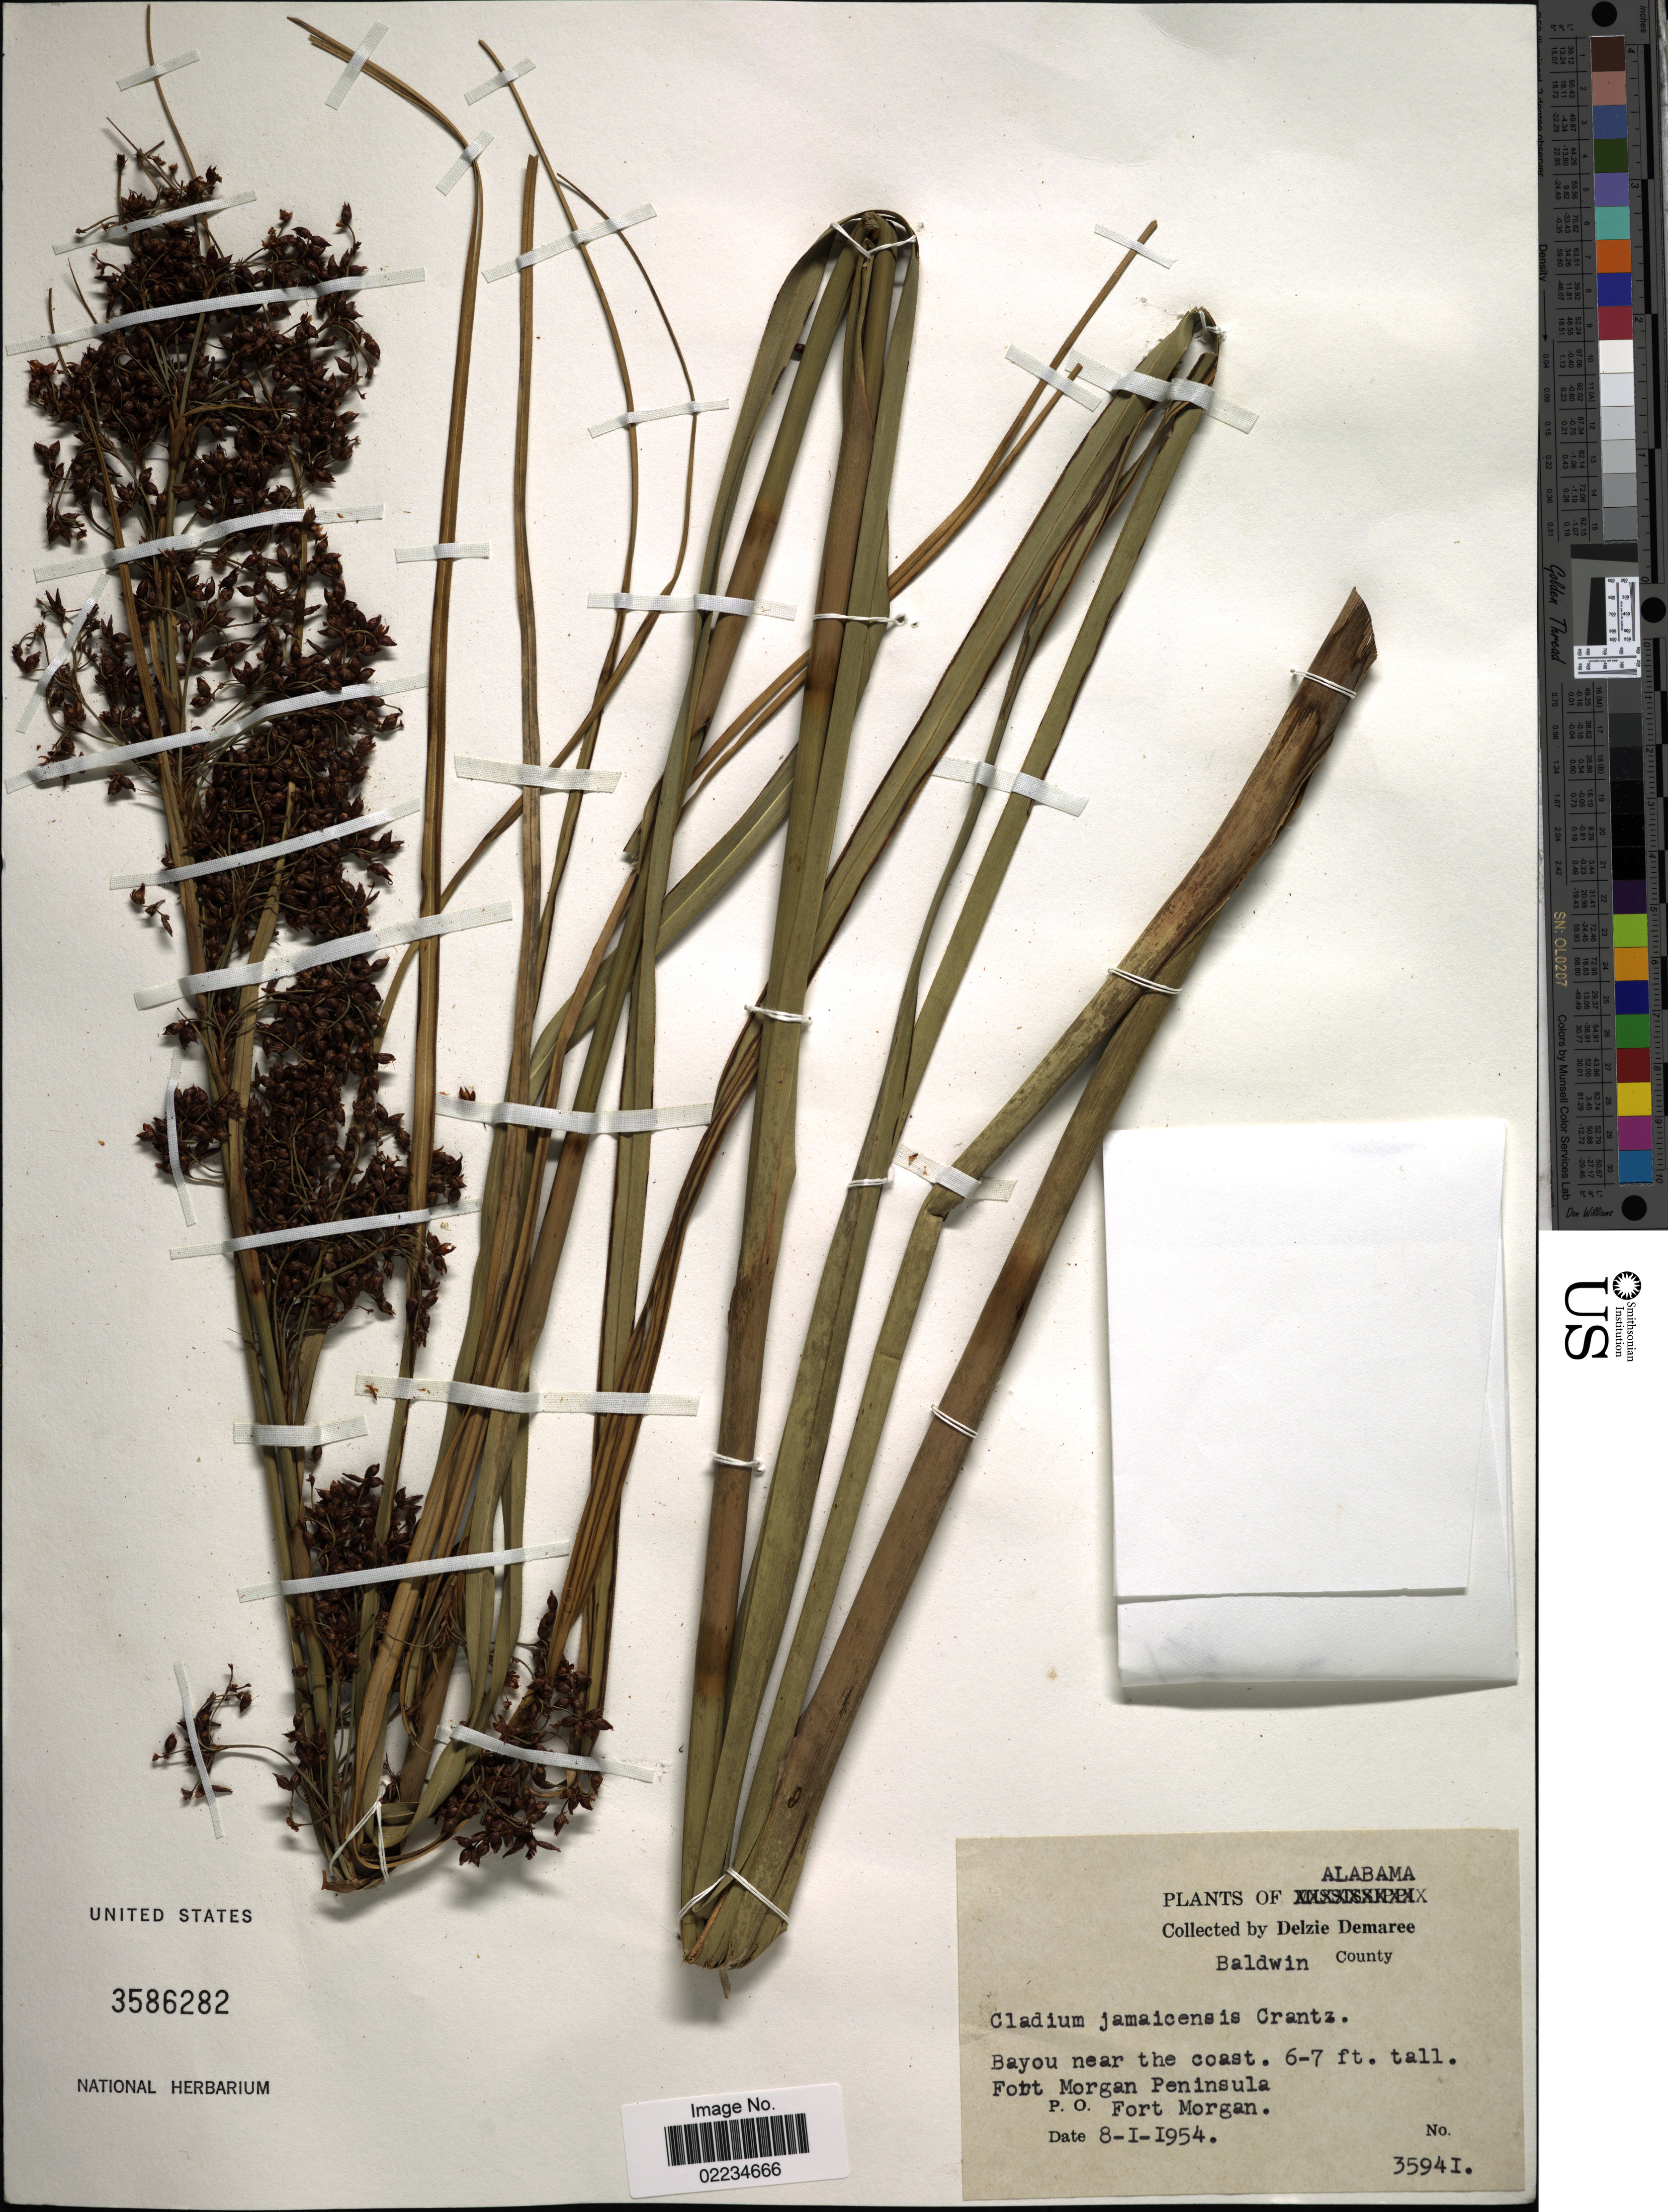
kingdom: Plantae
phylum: Tracheophyta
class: Liliopsida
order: Poales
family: Cyperaceae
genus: Cladium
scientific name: Cladium jamaicense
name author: Crantz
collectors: D. Demaree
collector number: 35941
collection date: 1954-08-01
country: United States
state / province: Alabama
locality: Baldwin County, Bayou near the coast. Fort Morgan Peninsula, P.O. Fort Morgan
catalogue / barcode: US 3586282